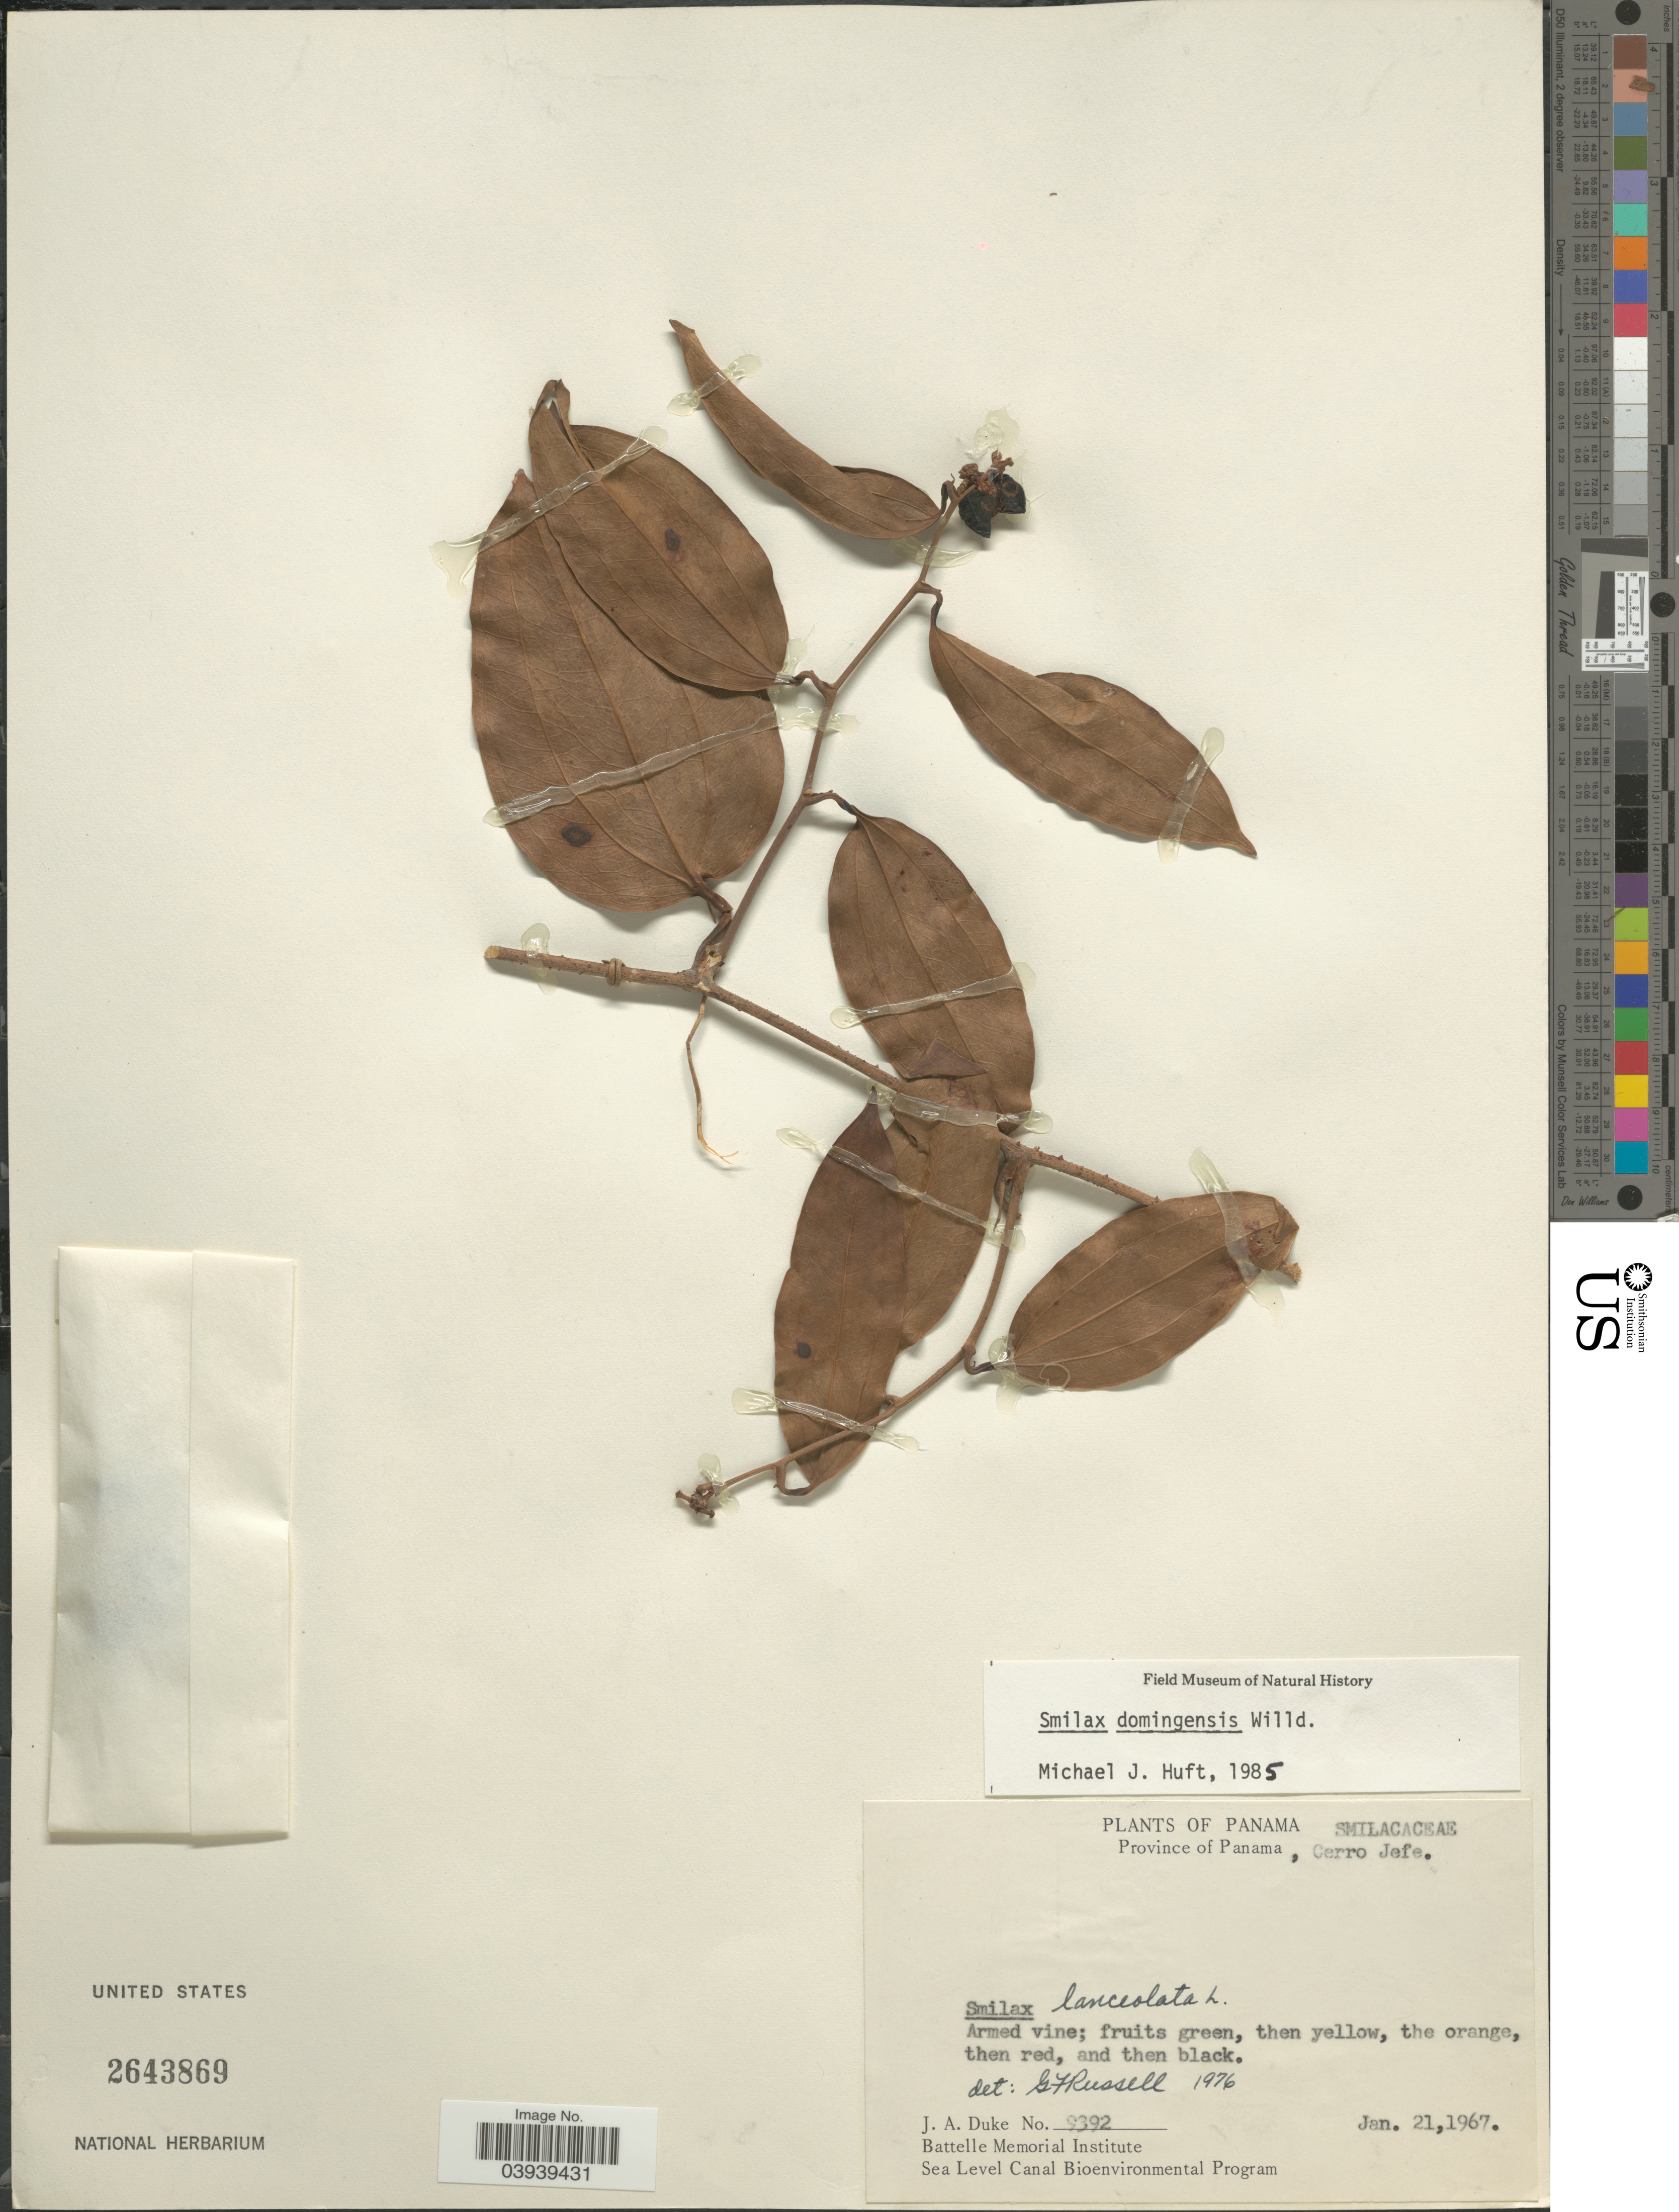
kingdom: Plantae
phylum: Tracheophyta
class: Liliopsida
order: Liliales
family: Smilacaceae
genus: Smilax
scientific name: Smilax domingensis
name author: Willd.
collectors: J. A. Duke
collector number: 9392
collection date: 1967-01-21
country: Panama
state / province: Panamá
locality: Cerro Jefe.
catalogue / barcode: US 2643869